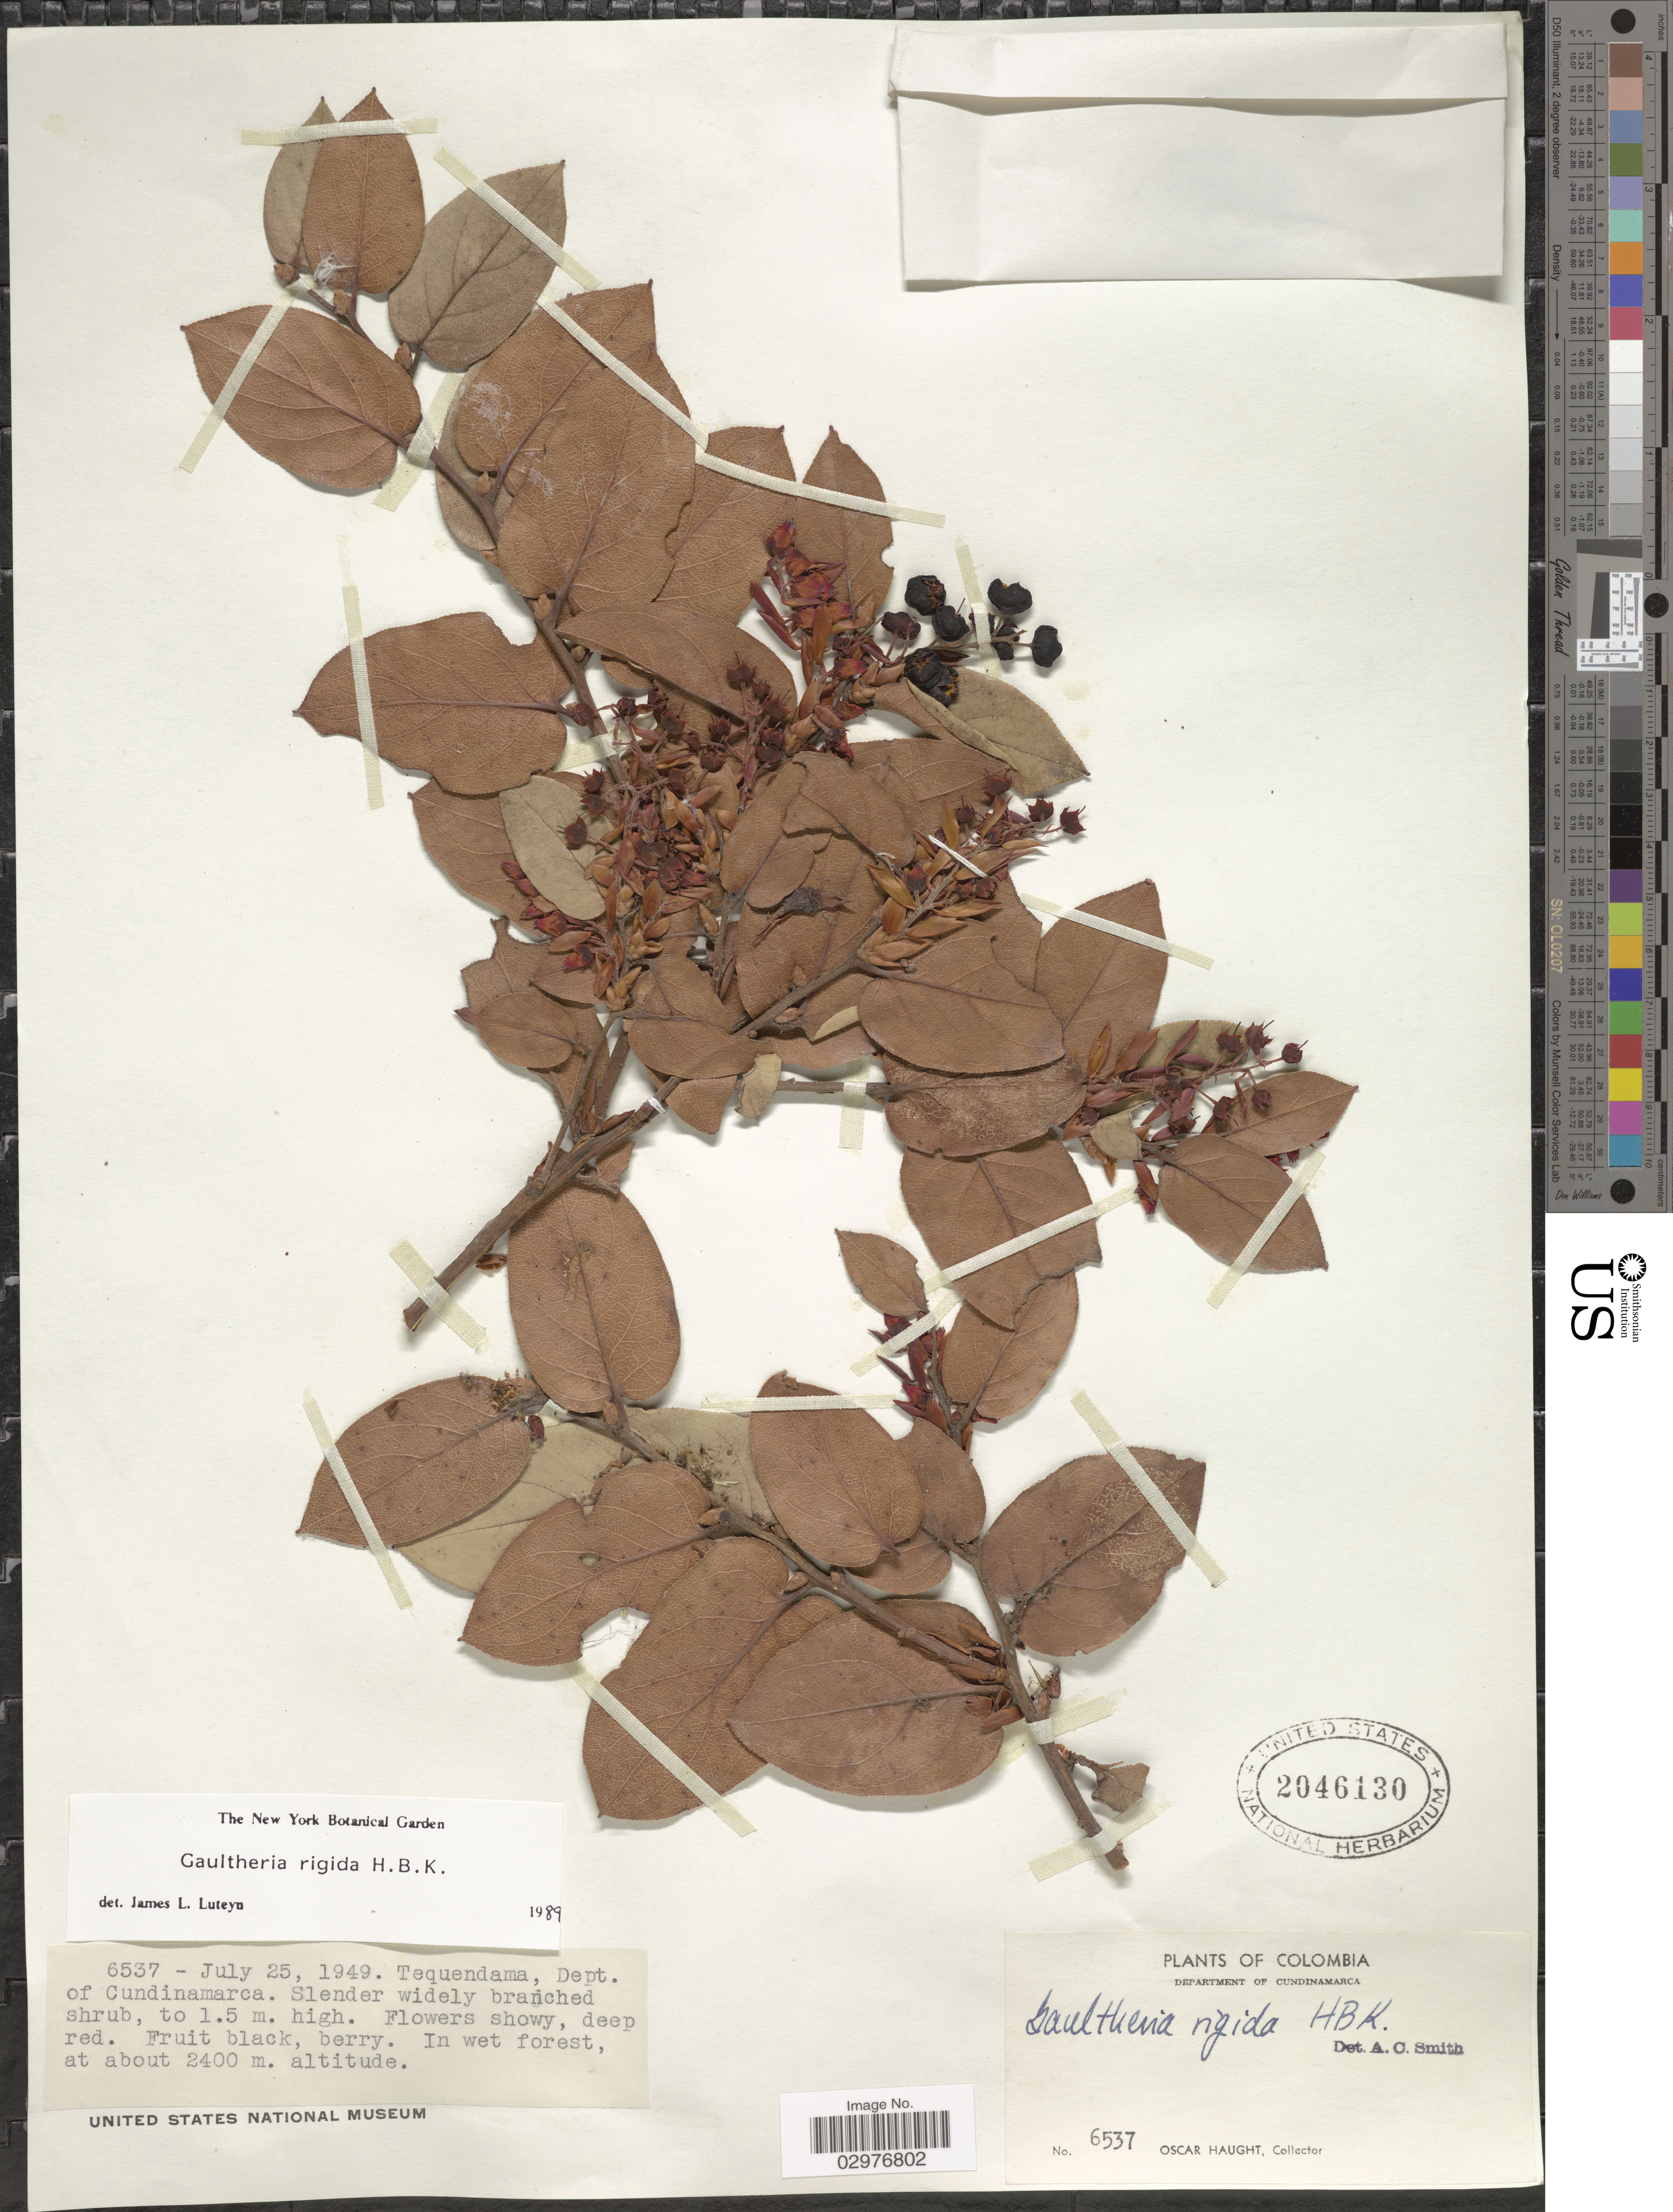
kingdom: Plantae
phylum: Tracheophyta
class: Magnoliopsida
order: Ericales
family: Ericaceae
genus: Gaultheria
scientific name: Gaultheria rigida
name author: Kunth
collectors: O. Haught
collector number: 6537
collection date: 1949-07-25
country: Colombia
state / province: Cundinamarca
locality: Department of Cundinamarca. Tequendama.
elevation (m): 2400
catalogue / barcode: US 2046130